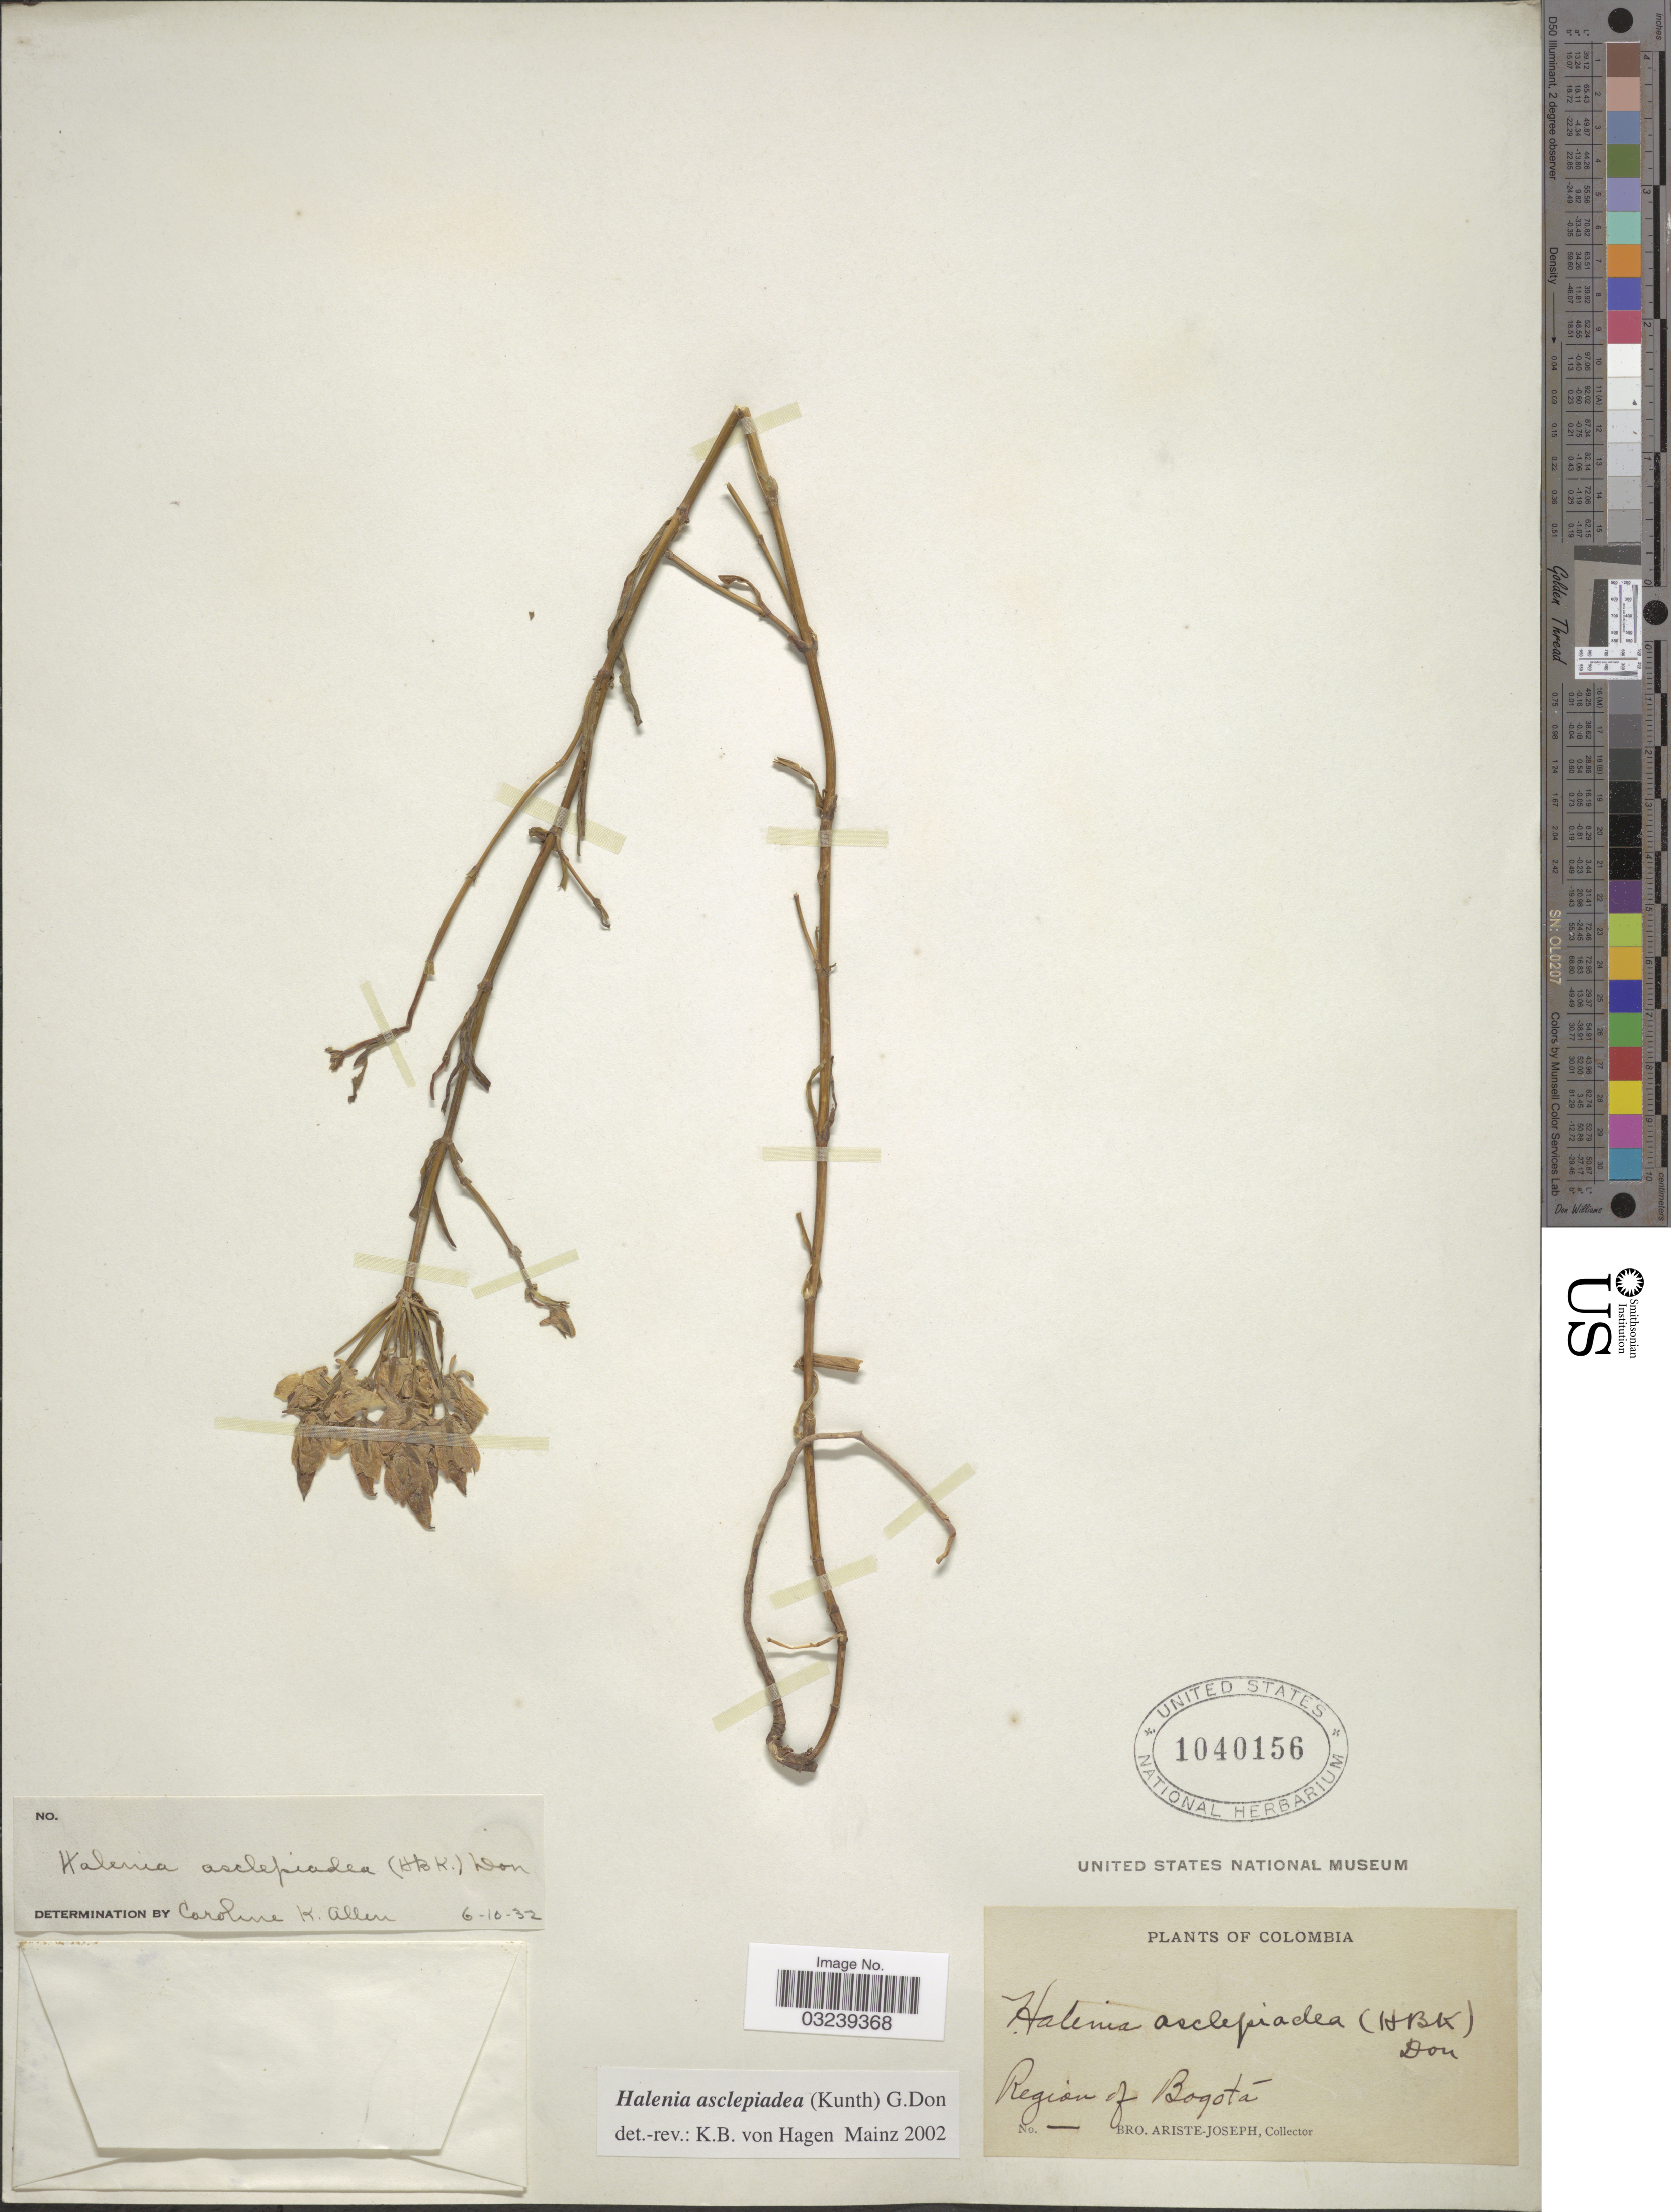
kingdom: Plantae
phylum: Tracheophyta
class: Magnoliopsida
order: Gentianales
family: Gentianaceae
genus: Halenia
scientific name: Halenia asclepiadea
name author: (Kunth) G. Don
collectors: Bro. Ariste-Joseph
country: Colombia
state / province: Bogota D.C.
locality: Region of Bogotá.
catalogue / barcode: US 1040156